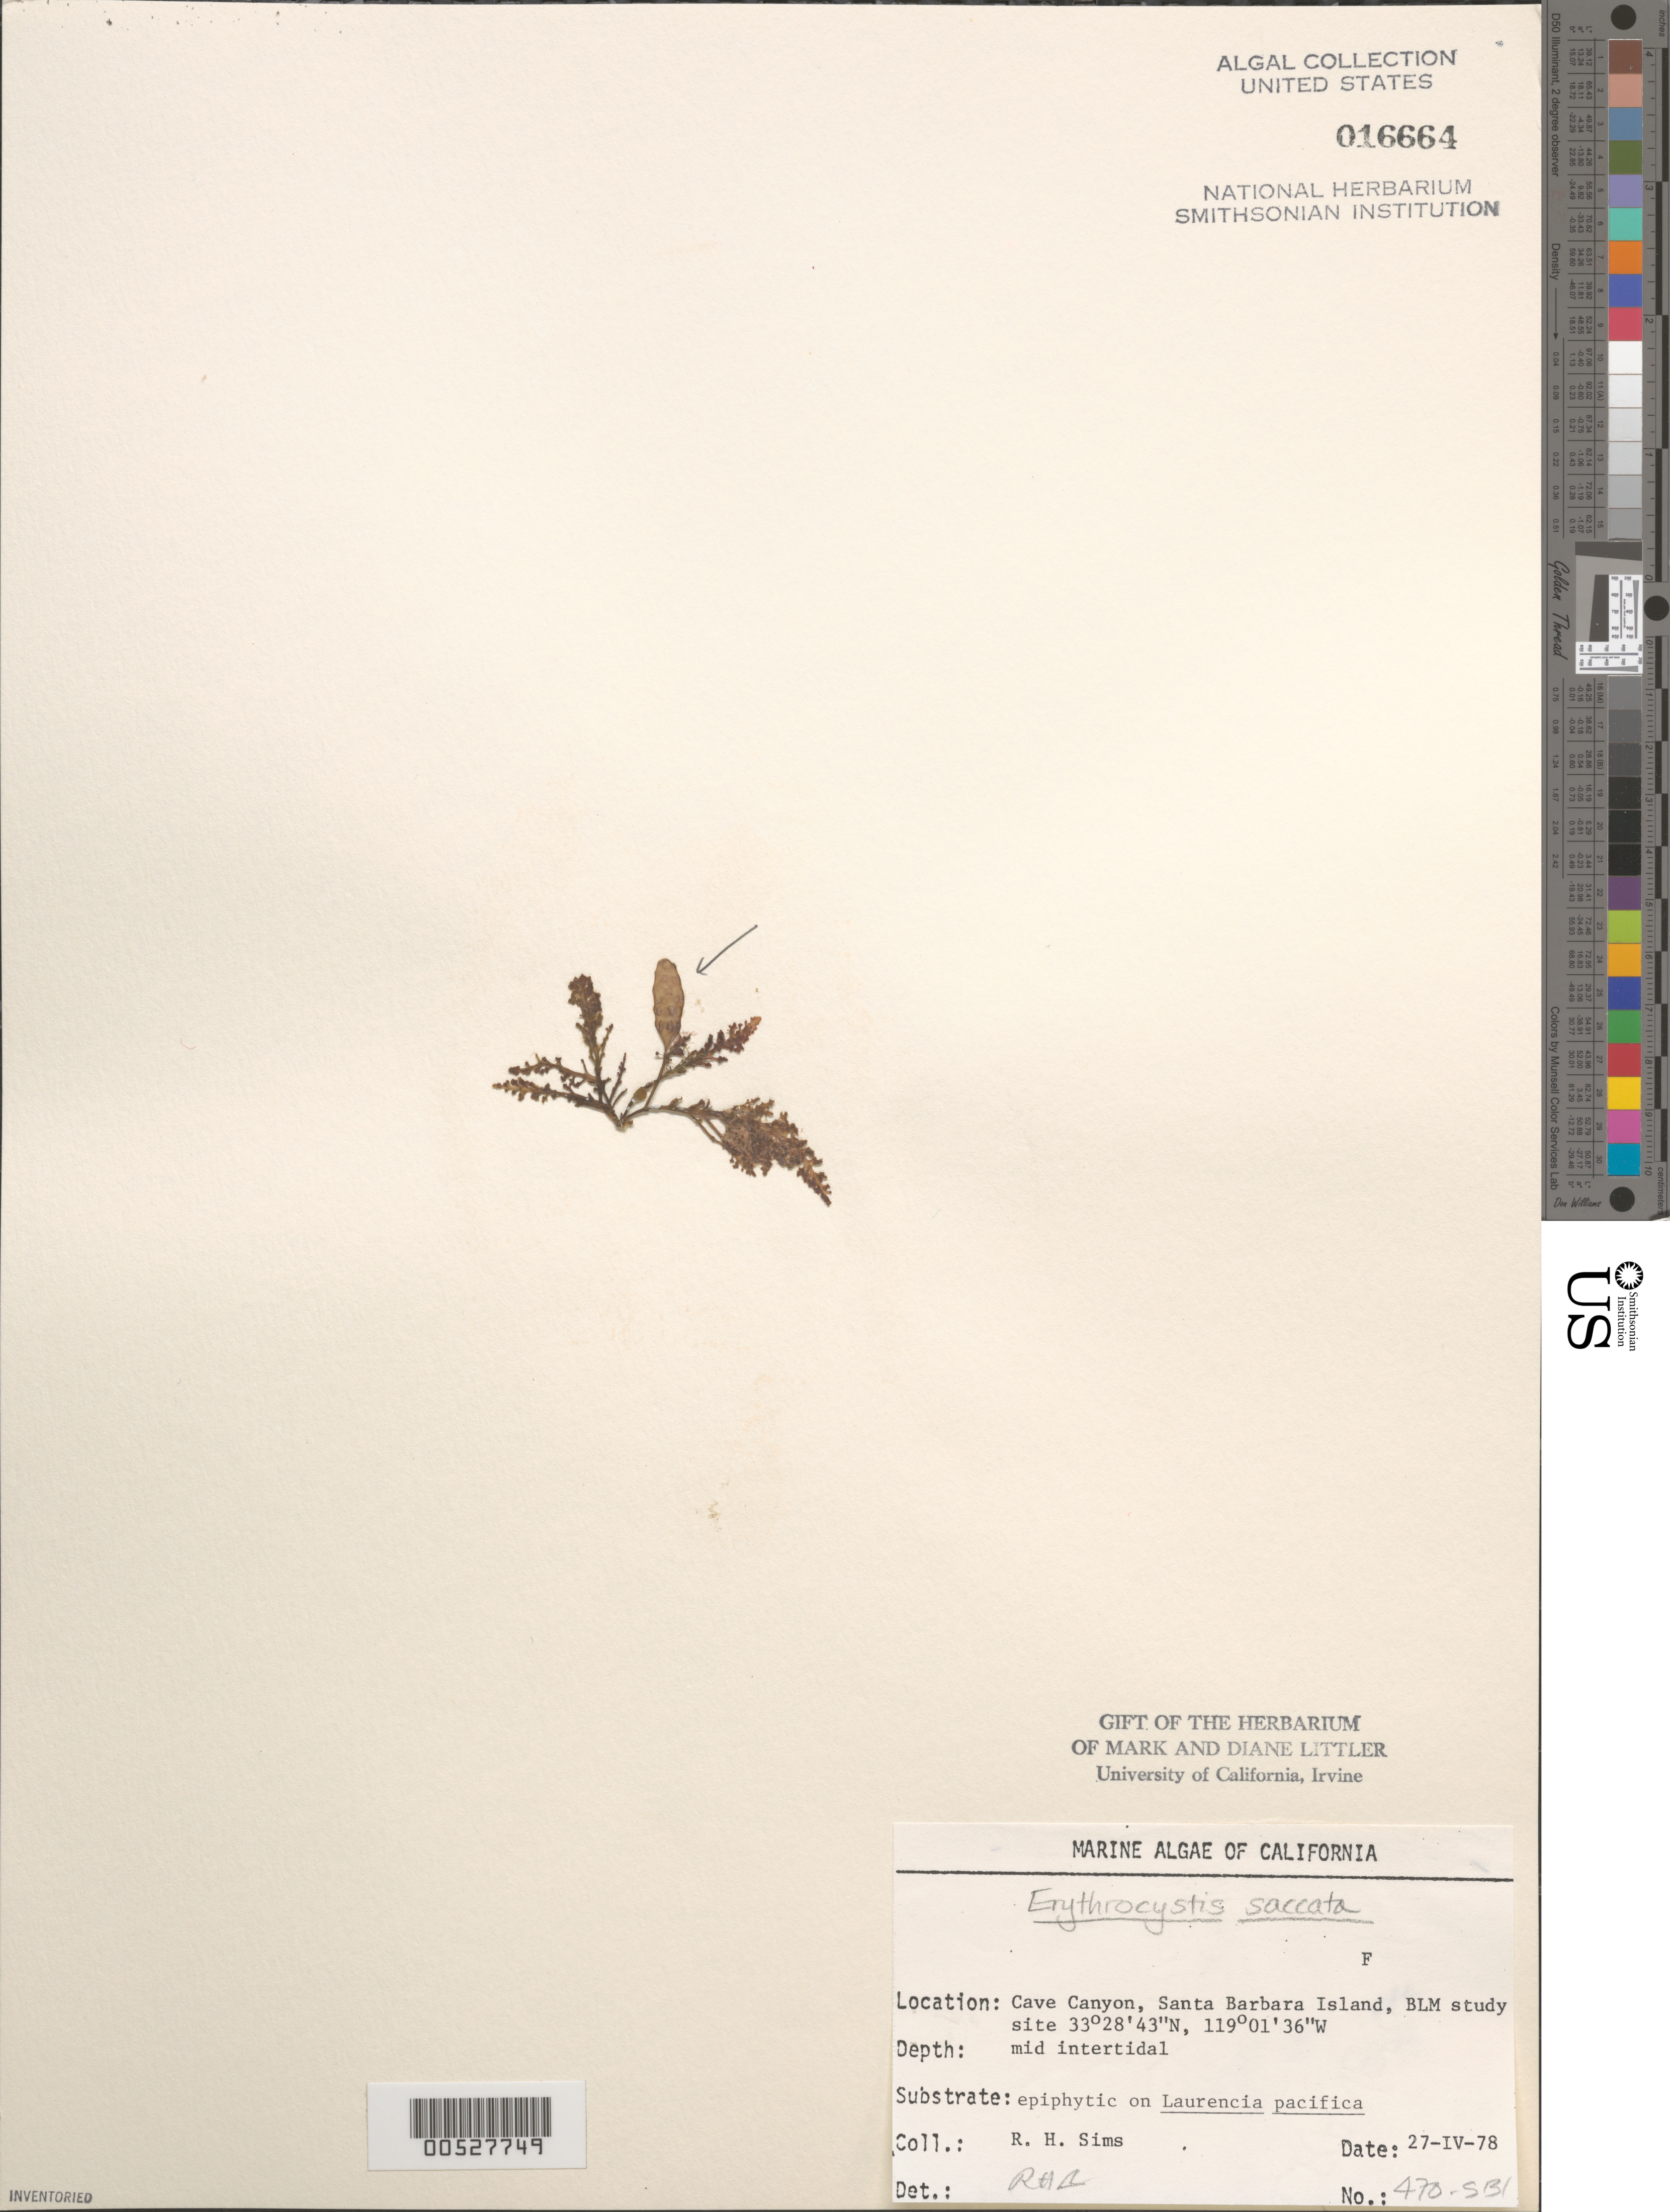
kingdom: Plantae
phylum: Rhodophyta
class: Florideophyceae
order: Ceramiales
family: Rhodomelaceae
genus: Erythrocystis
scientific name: Erythrocystis saccata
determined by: Sims, Robert H.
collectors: R. H. Sims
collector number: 470-SBI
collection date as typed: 27 Apr 1978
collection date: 1978-04-27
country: United States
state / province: California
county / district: Santa Barbara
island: Santa Barbara Island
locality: Cave Canyon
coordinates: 33 28' 43" N, 119 01' 36" W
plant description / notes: BLM-SOCALBIGHT Rocky Intertidal Survey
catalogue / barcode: US 16664